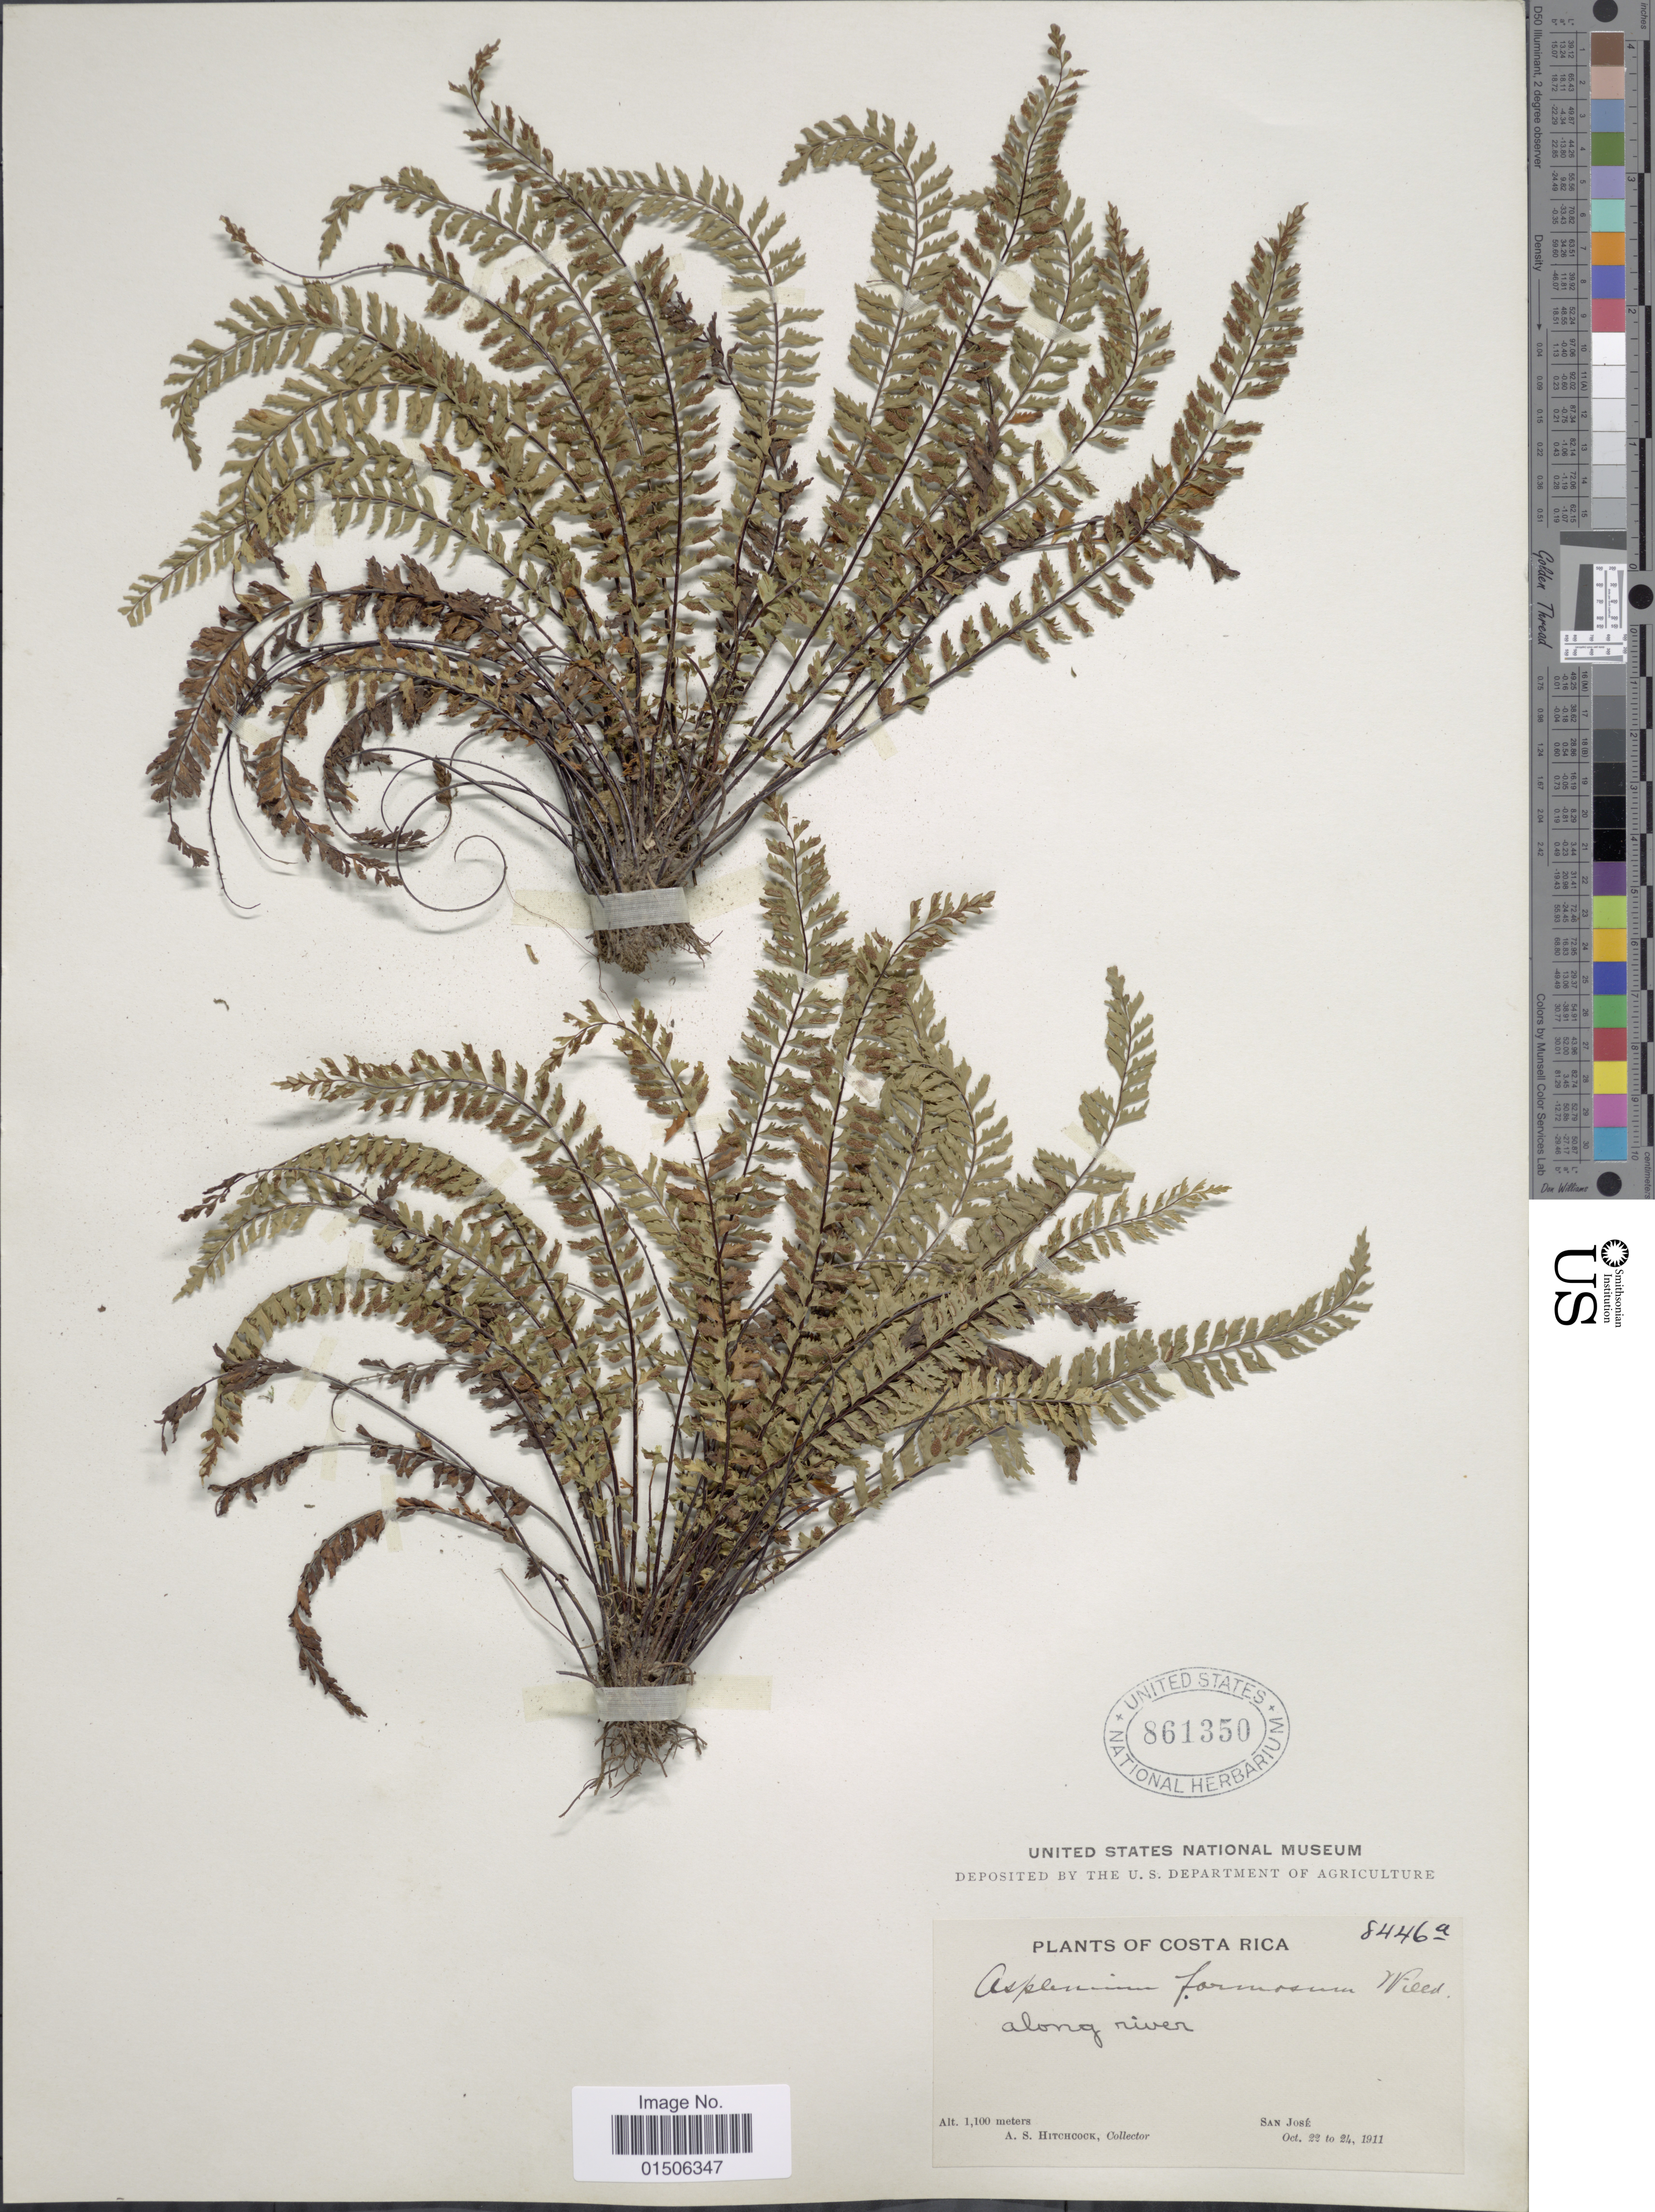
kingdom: Plantae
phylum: Tracheophyta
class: Polypodiopsida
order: Polypodiales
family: Aspleniaceae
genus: Asplenium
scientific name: Asplenium formosum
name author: Willd.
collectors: A. S. Hitchcock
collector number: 8446a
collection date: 1911-10-22/1911-10-24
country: Costa Rica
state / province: San José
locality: Along river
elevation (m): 1100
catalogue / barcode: US 861350